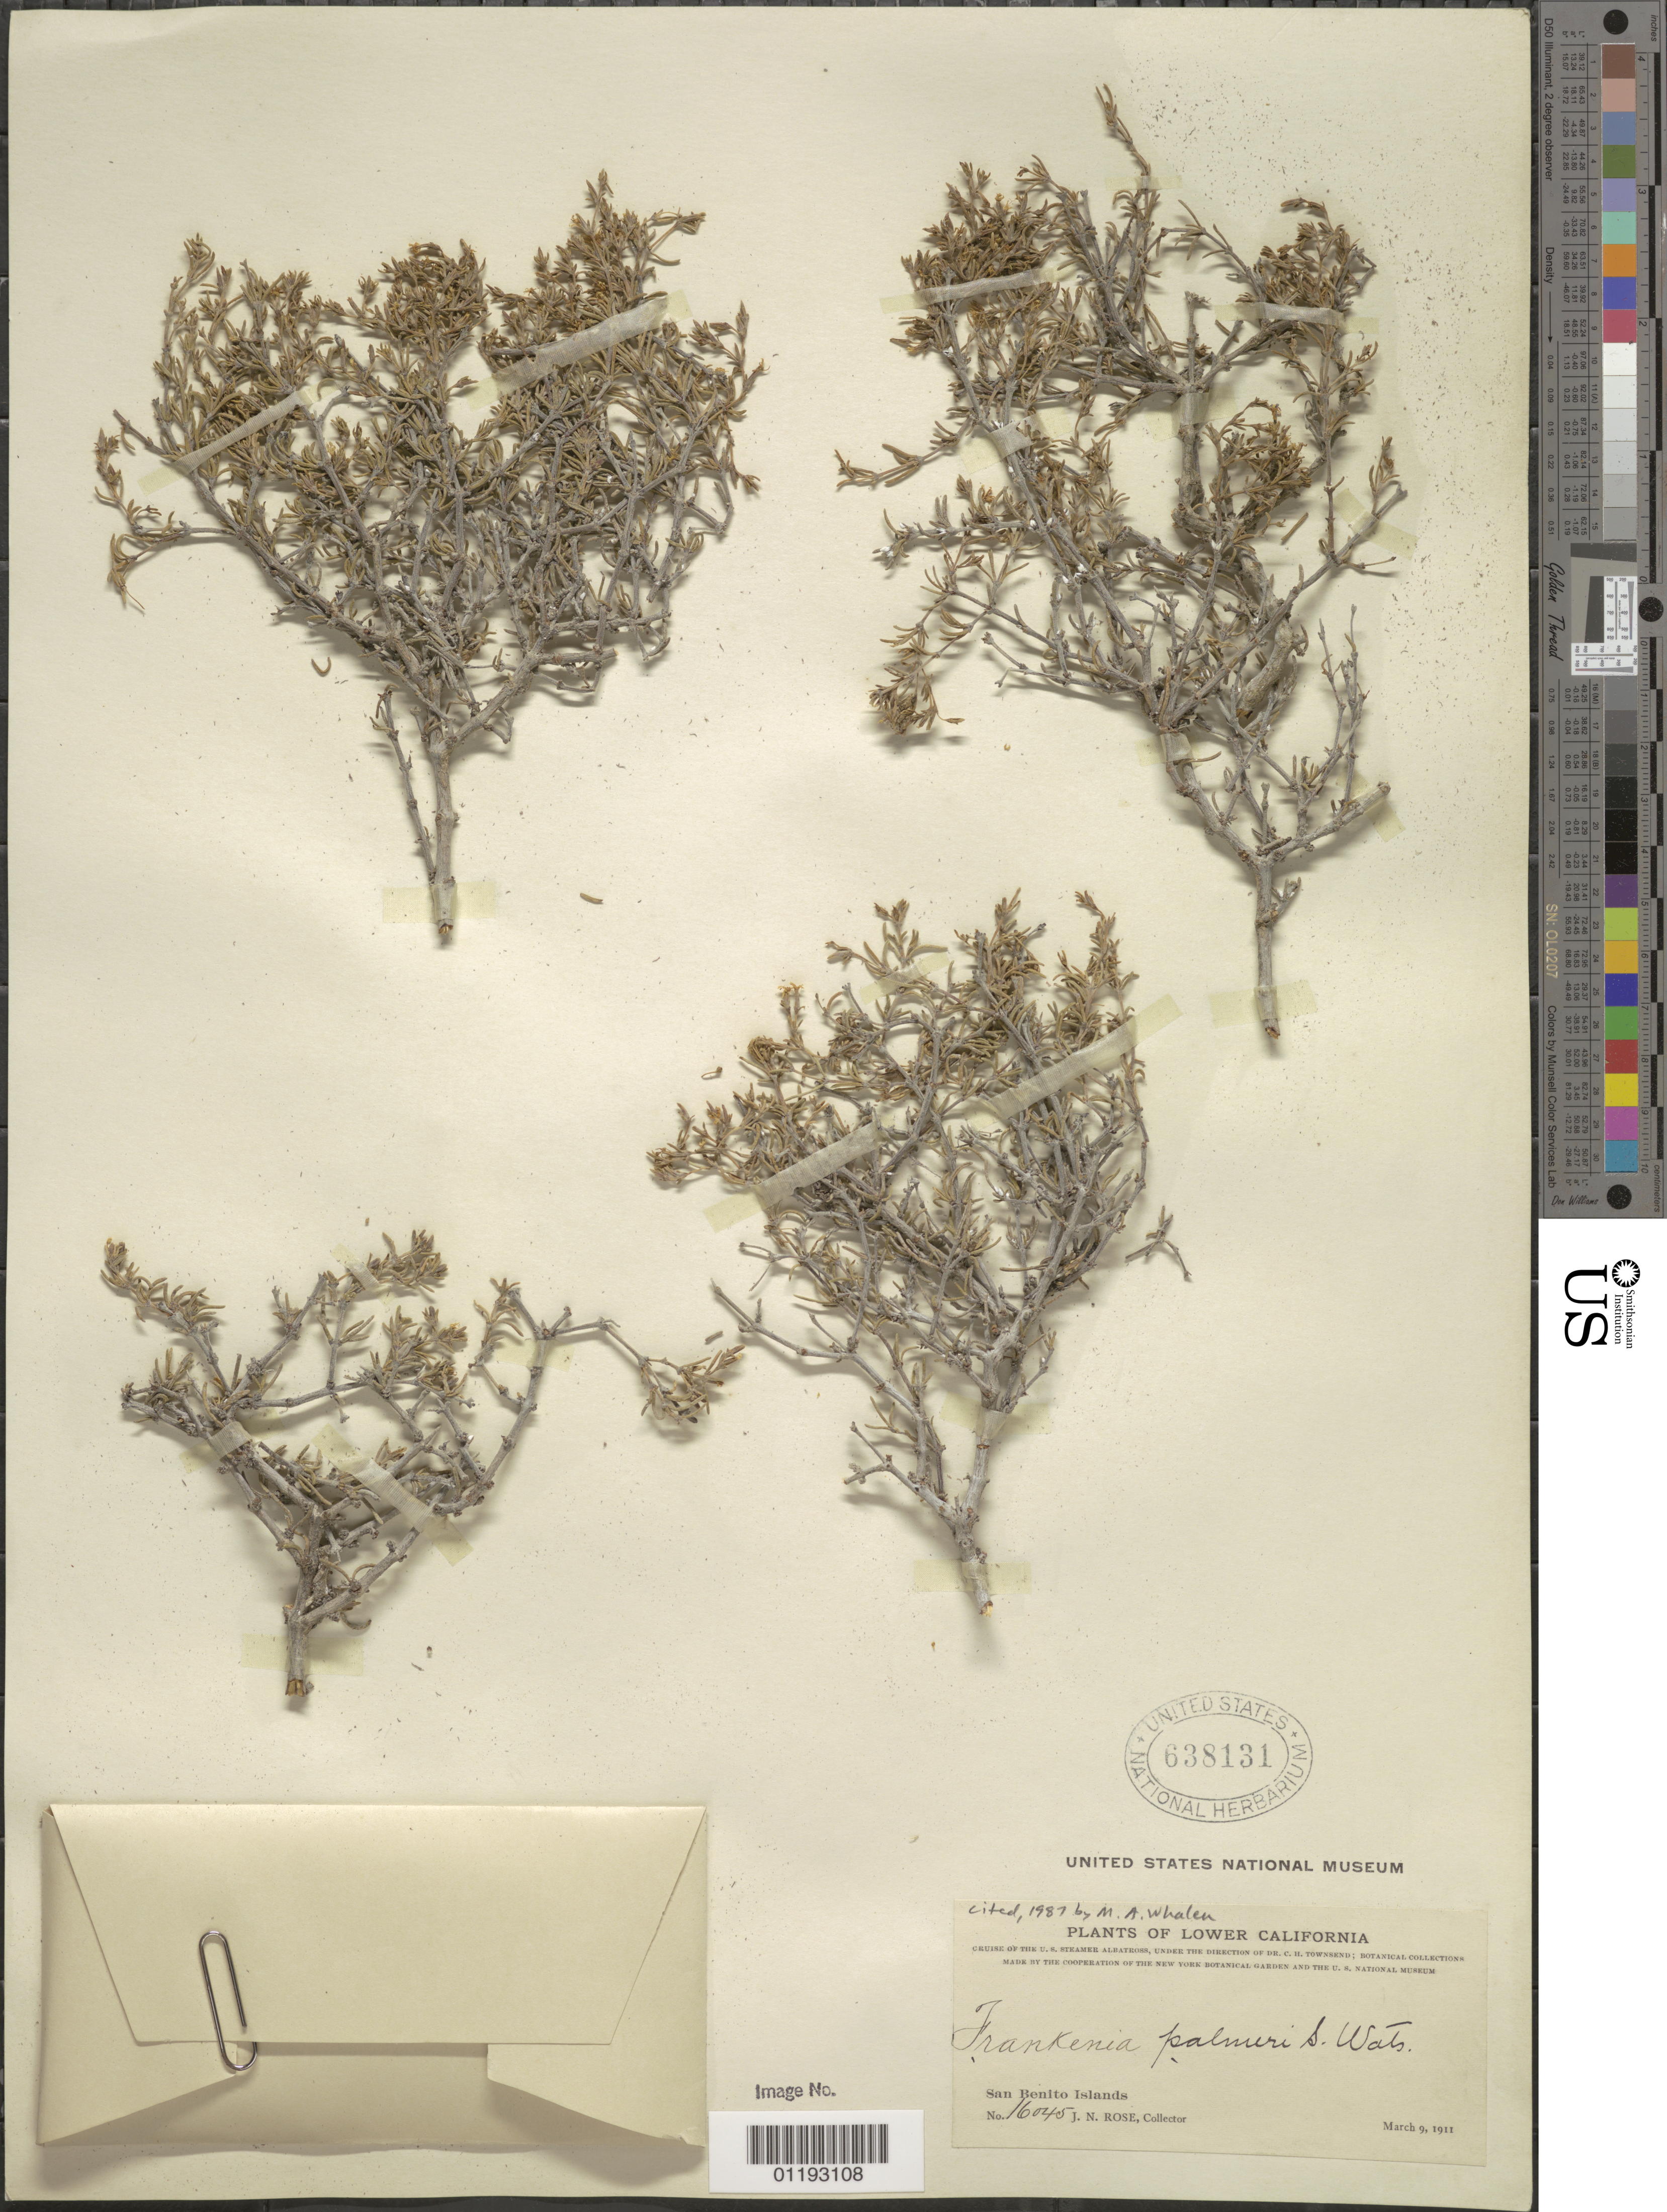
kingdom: Plantae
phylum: Tracheophyta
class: Magnoliopsida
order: Caryophyllales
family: Frankeniaceae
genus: Frankenia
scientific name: Frankenia palmeri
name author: S. Watson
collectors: J. N. Rose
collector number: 16045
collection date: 1911-03-09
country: Mexico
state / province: Baja California Norte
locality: San Benita Island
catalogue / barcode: US 638131